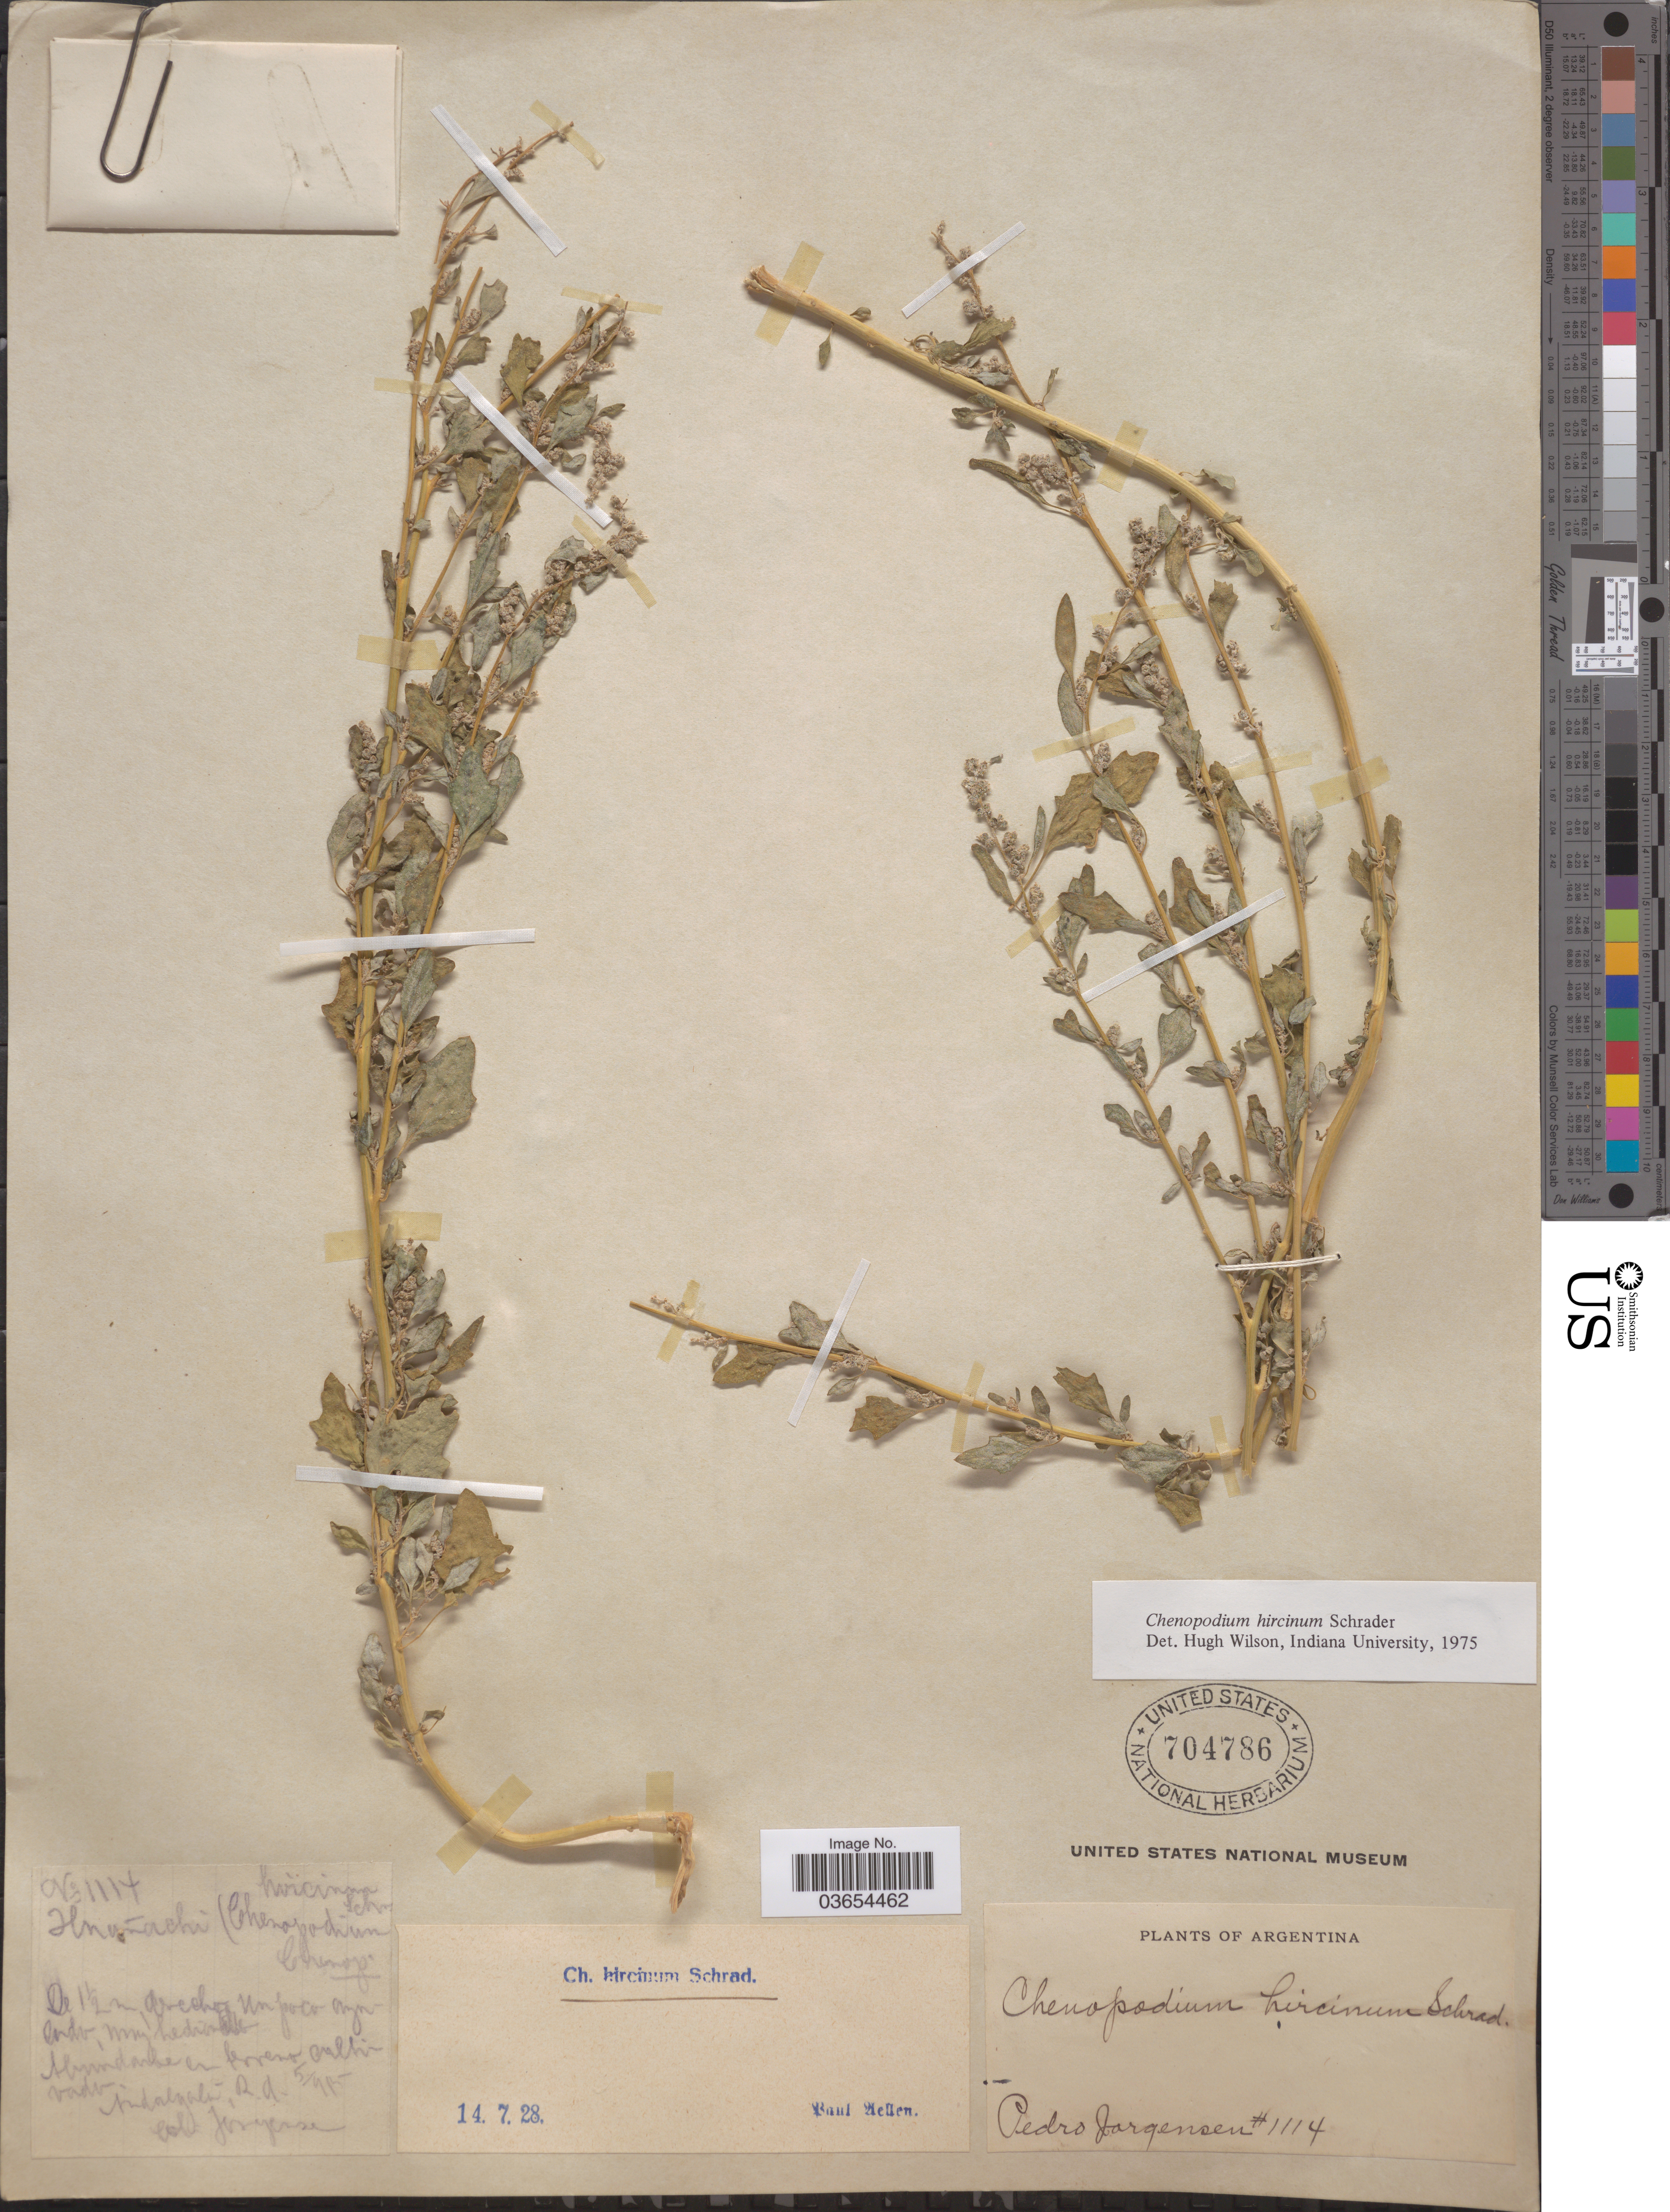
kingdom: Plantae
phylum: Tracheophyta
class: Magnoliopsida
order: Caryophyllales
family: Amaranthaceae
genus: Chenopodium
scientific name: Chenopodium hircinum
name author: Schrad.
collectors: P. Jörgensen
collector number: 1114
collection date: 1915-05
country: Argentina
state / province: Catamarca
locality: Andalgalá, R. A.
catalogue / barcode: US 704786